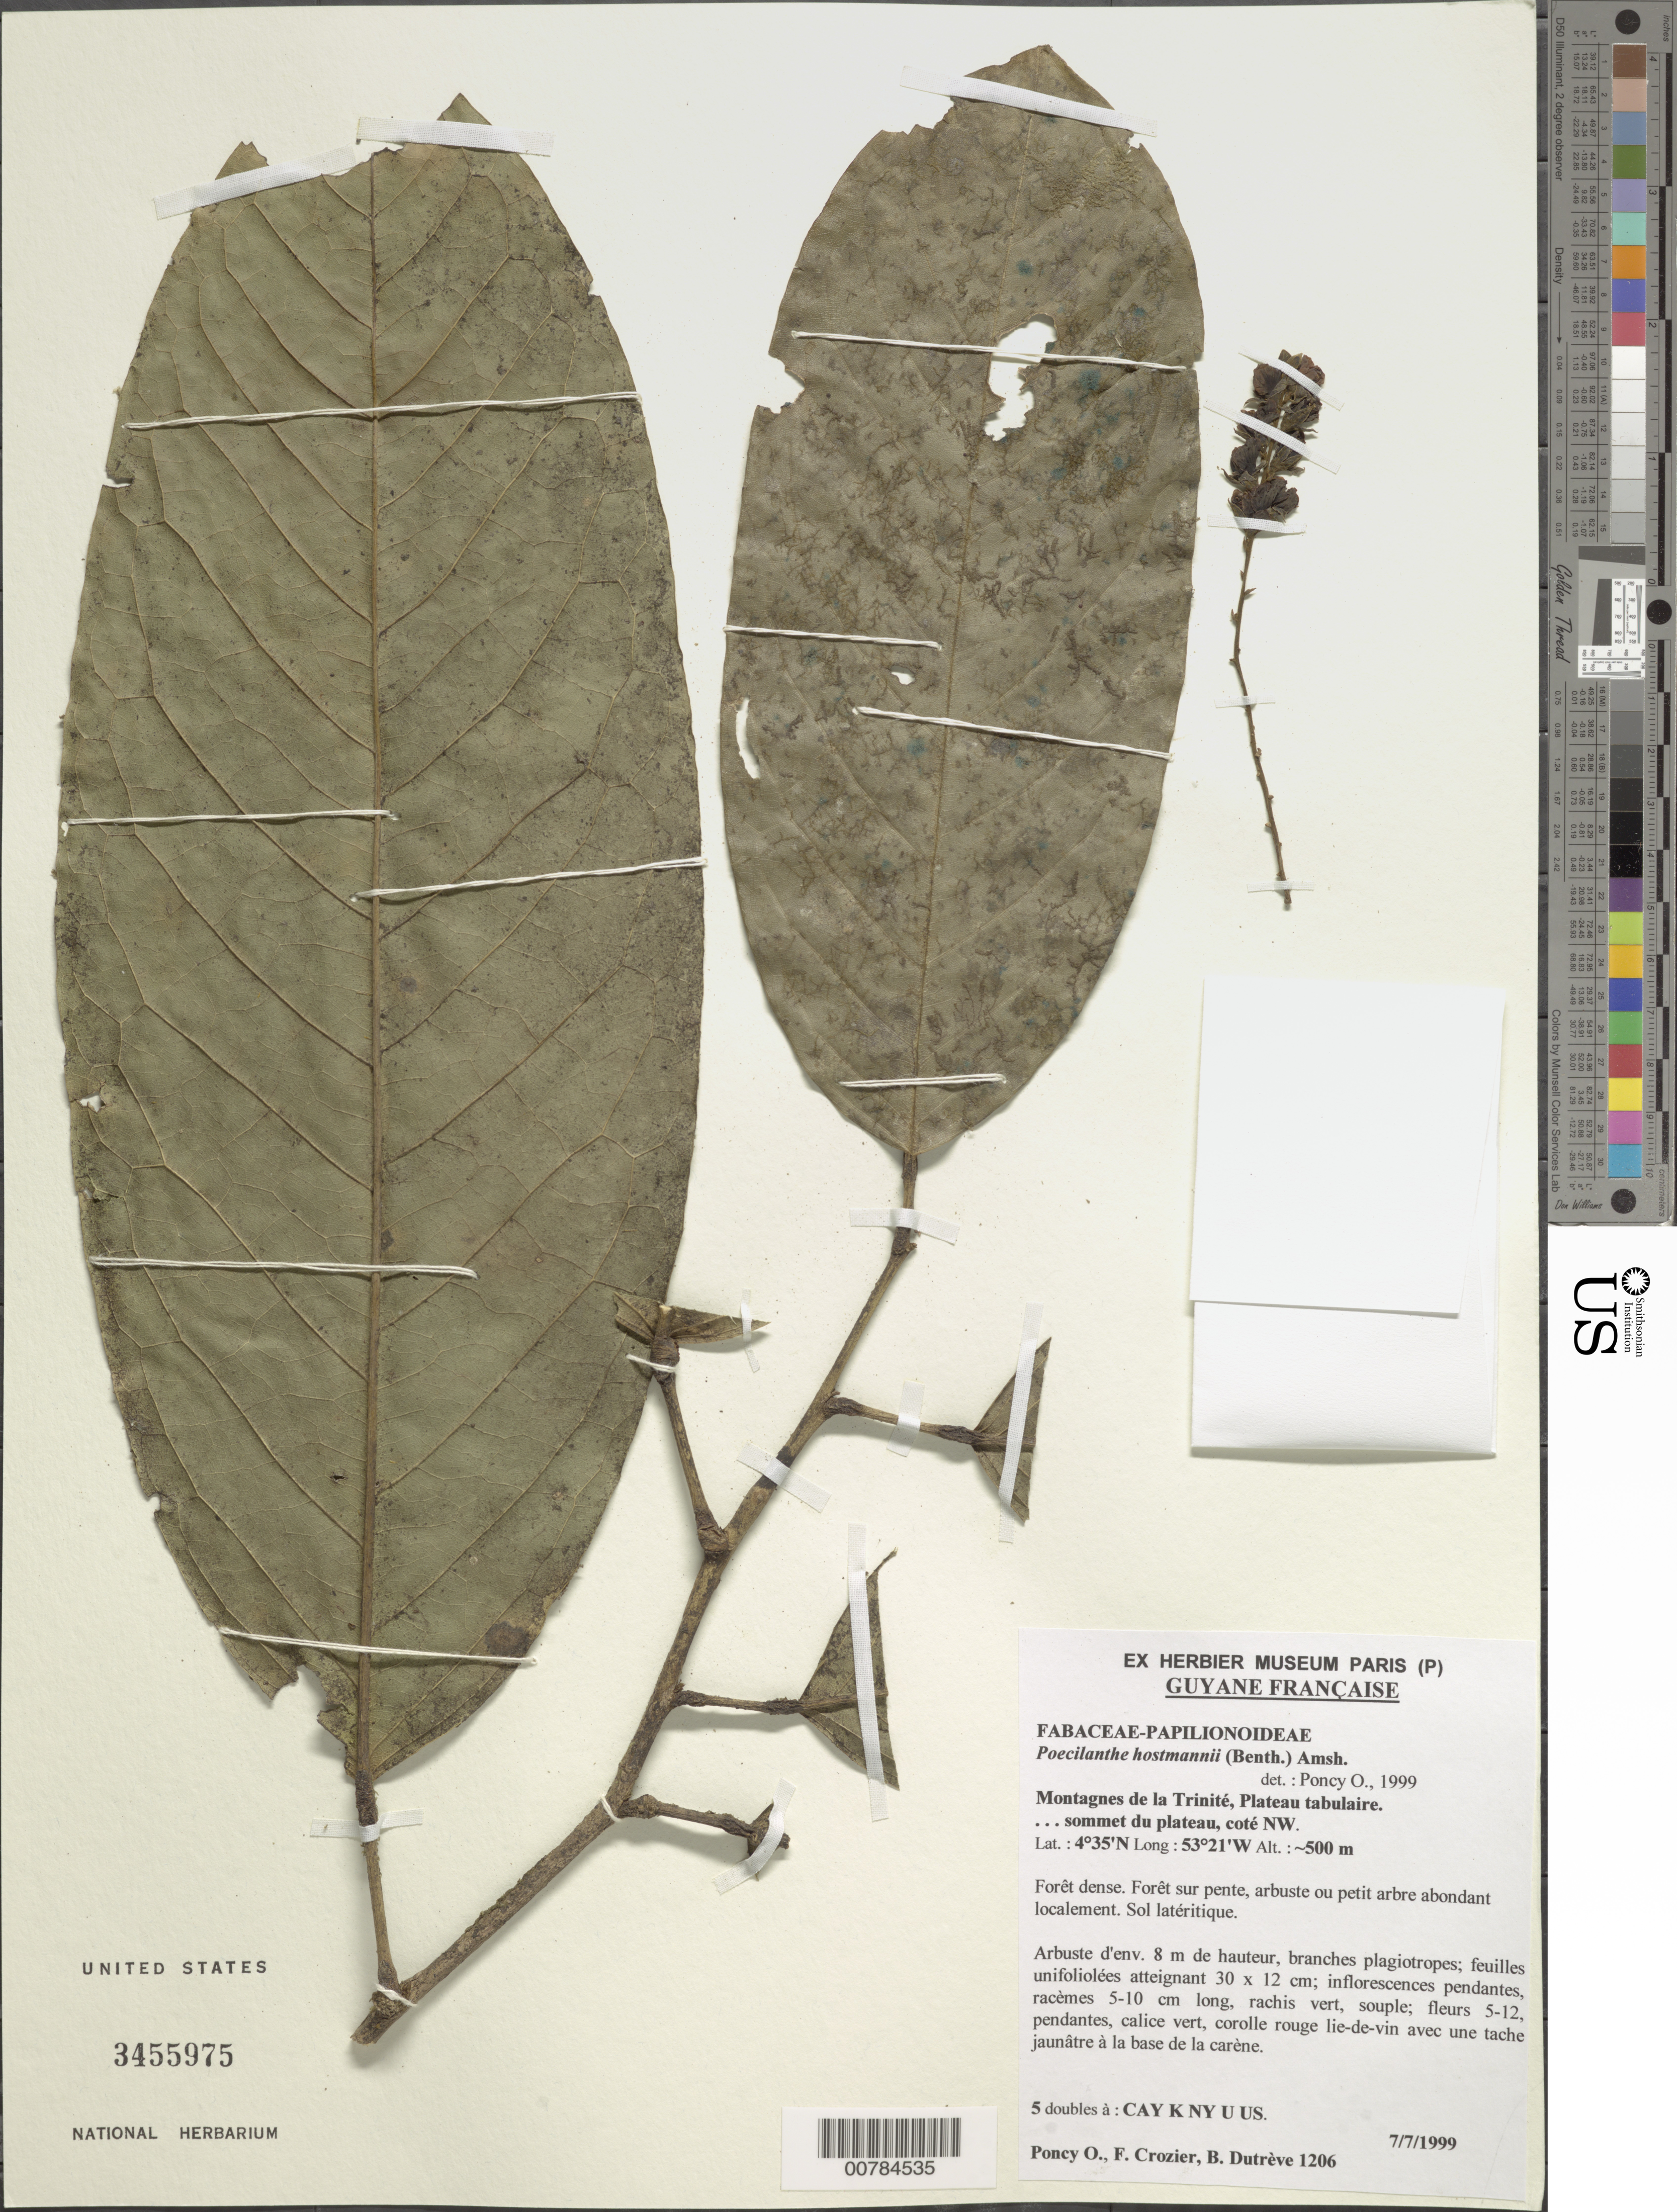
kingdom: Plantae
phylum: Tracheophyta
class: Magnoliopsida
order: Fabales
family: Fabaceae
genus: Limadendron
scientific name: Limadendron hostmannii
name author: (Benth.) Meireles & A.M.G. Azevedo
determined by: U.S. National Herbarium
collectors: O. Poncy, F. Crozier & B. Dutrêve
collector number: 1206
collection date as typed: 7-Jul-99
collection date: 1999-07-07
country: French Guiana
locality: Montagnes de Trinité, Plateau tabulaire….sommet du plateau, coté NW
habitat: Forêt dense; forêt sur pente, arbuste ou petit arbre abondant localment; sol latéritique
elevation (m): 500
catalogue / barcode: US 3455975